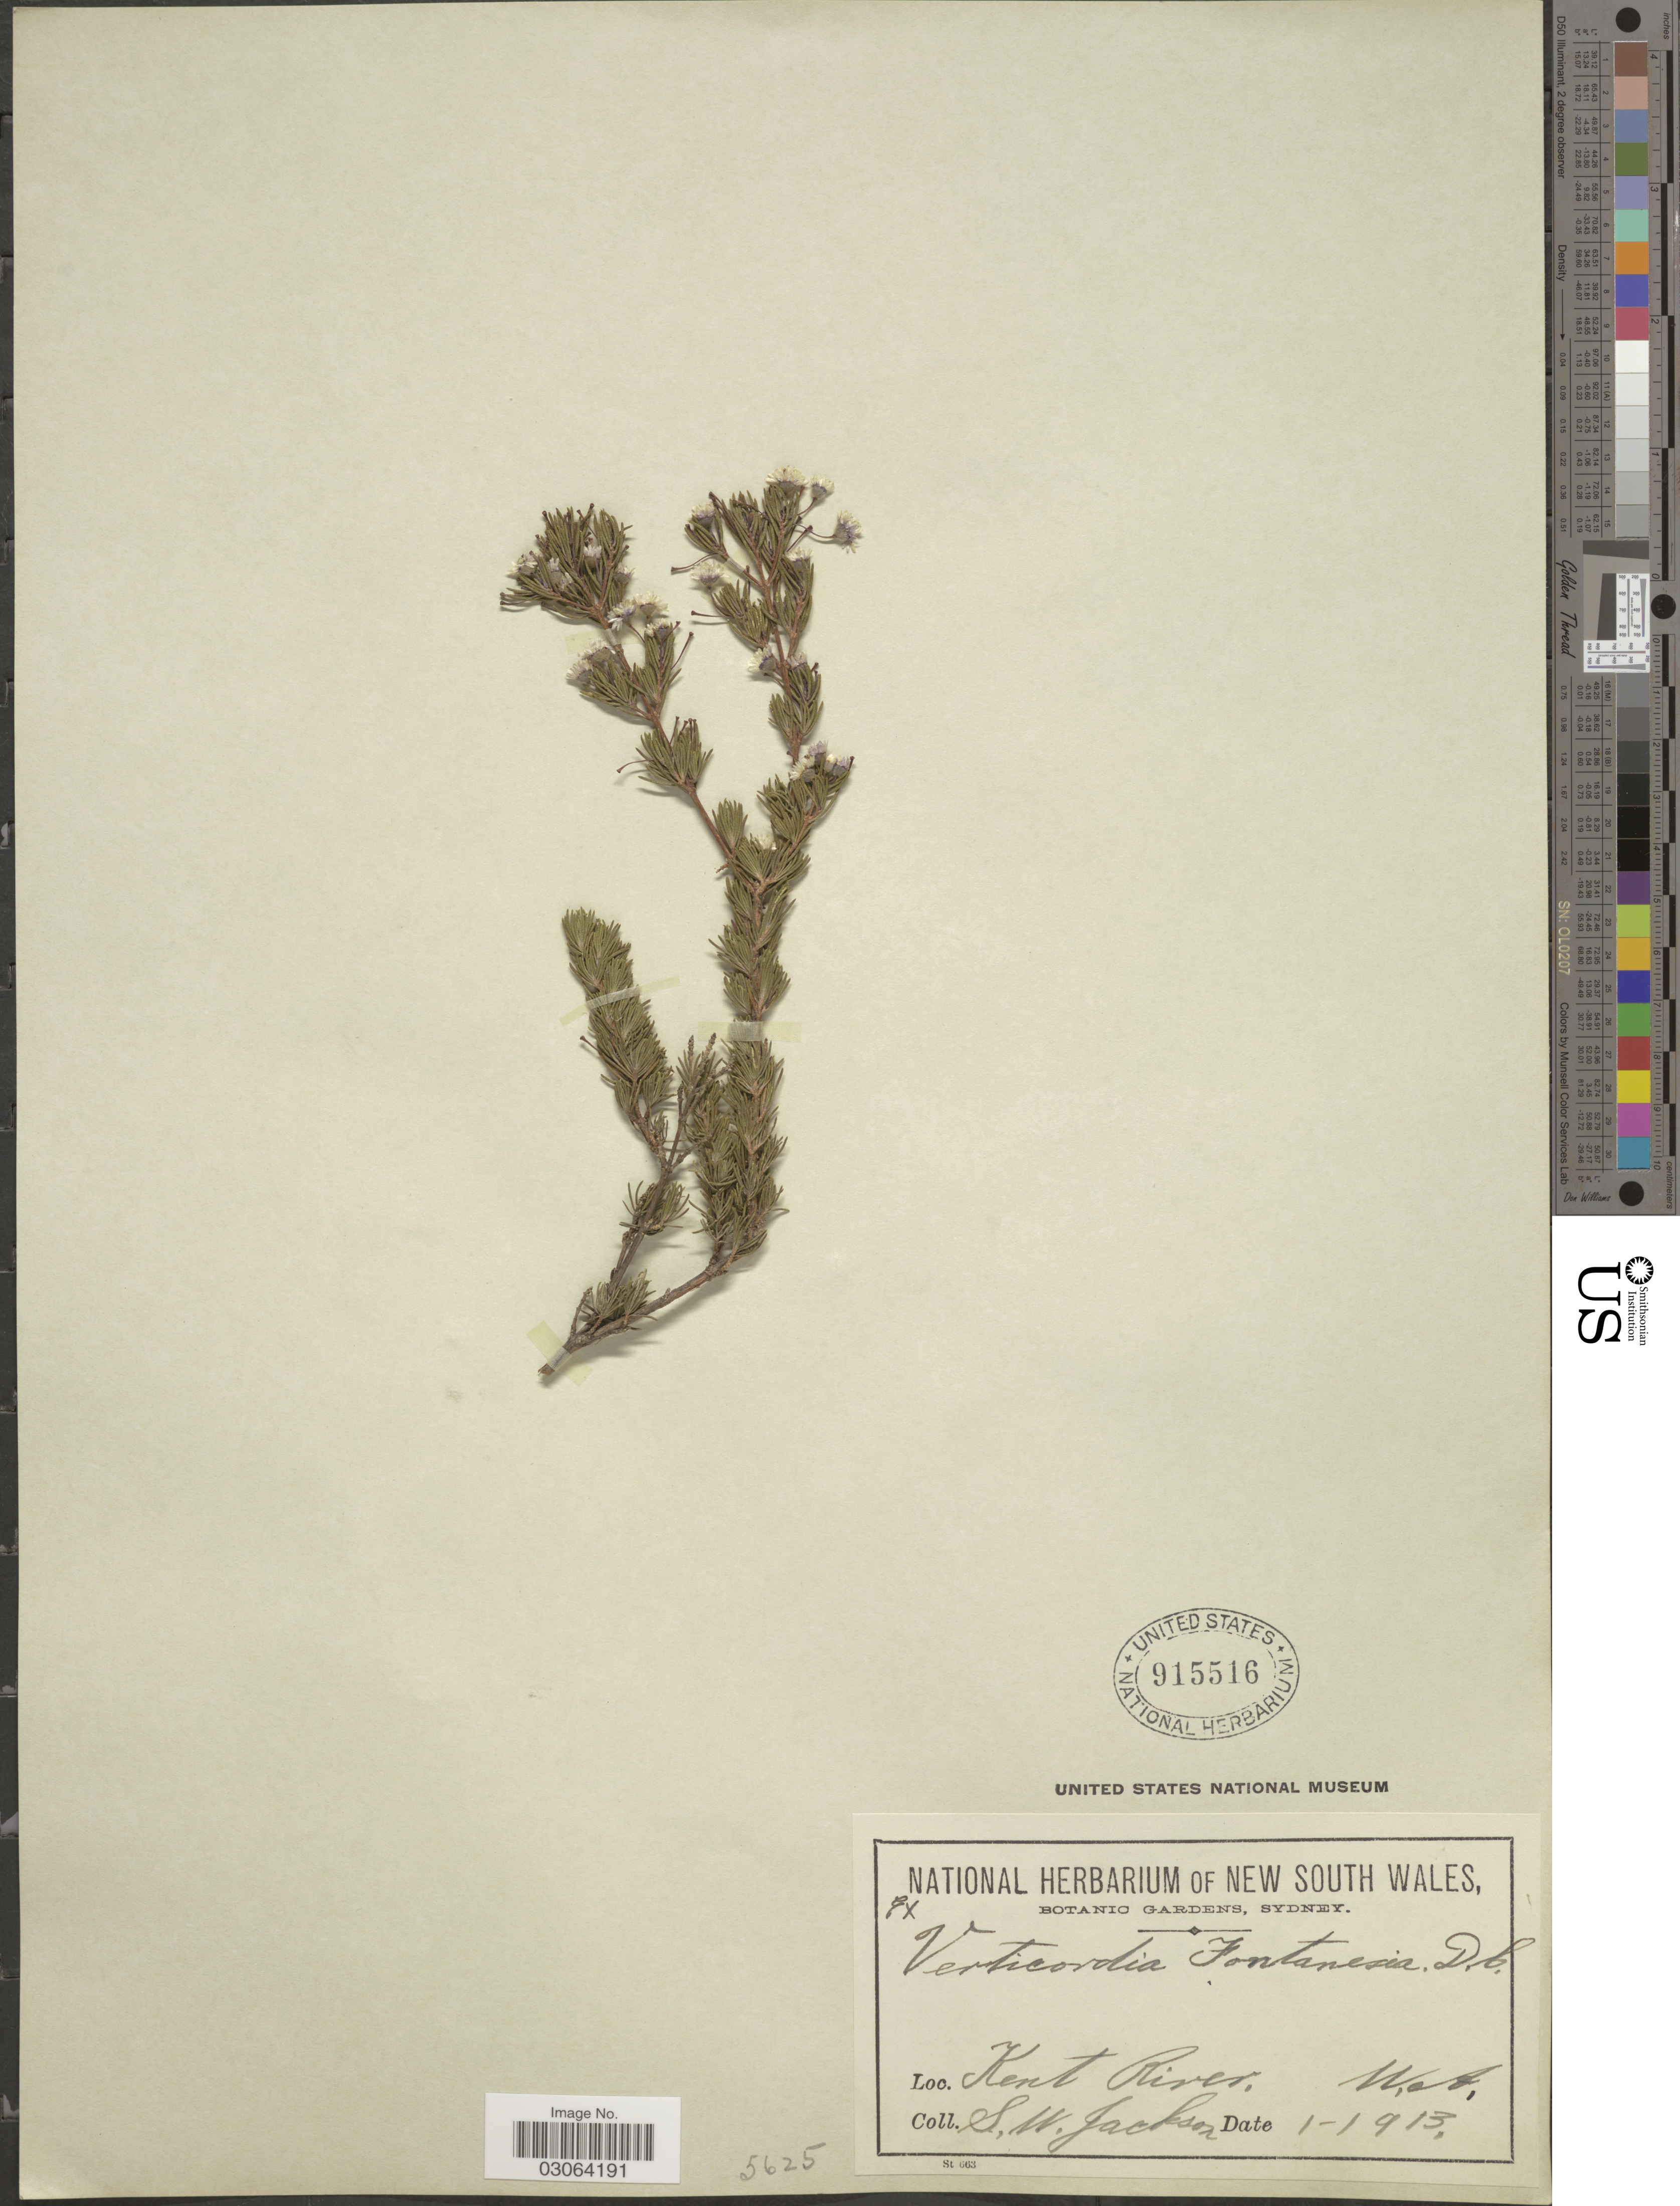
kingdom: Plantae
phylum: Tracheophyta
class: Magnoliopsida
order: Myrtales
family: Myrtaceae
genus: Verticordia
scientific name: Verticordia fontanesii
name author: DC.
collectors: Jackson, S. W.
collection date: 1913-01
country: Australia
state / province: Western Australia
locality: Kent River.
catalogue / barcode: US 915516